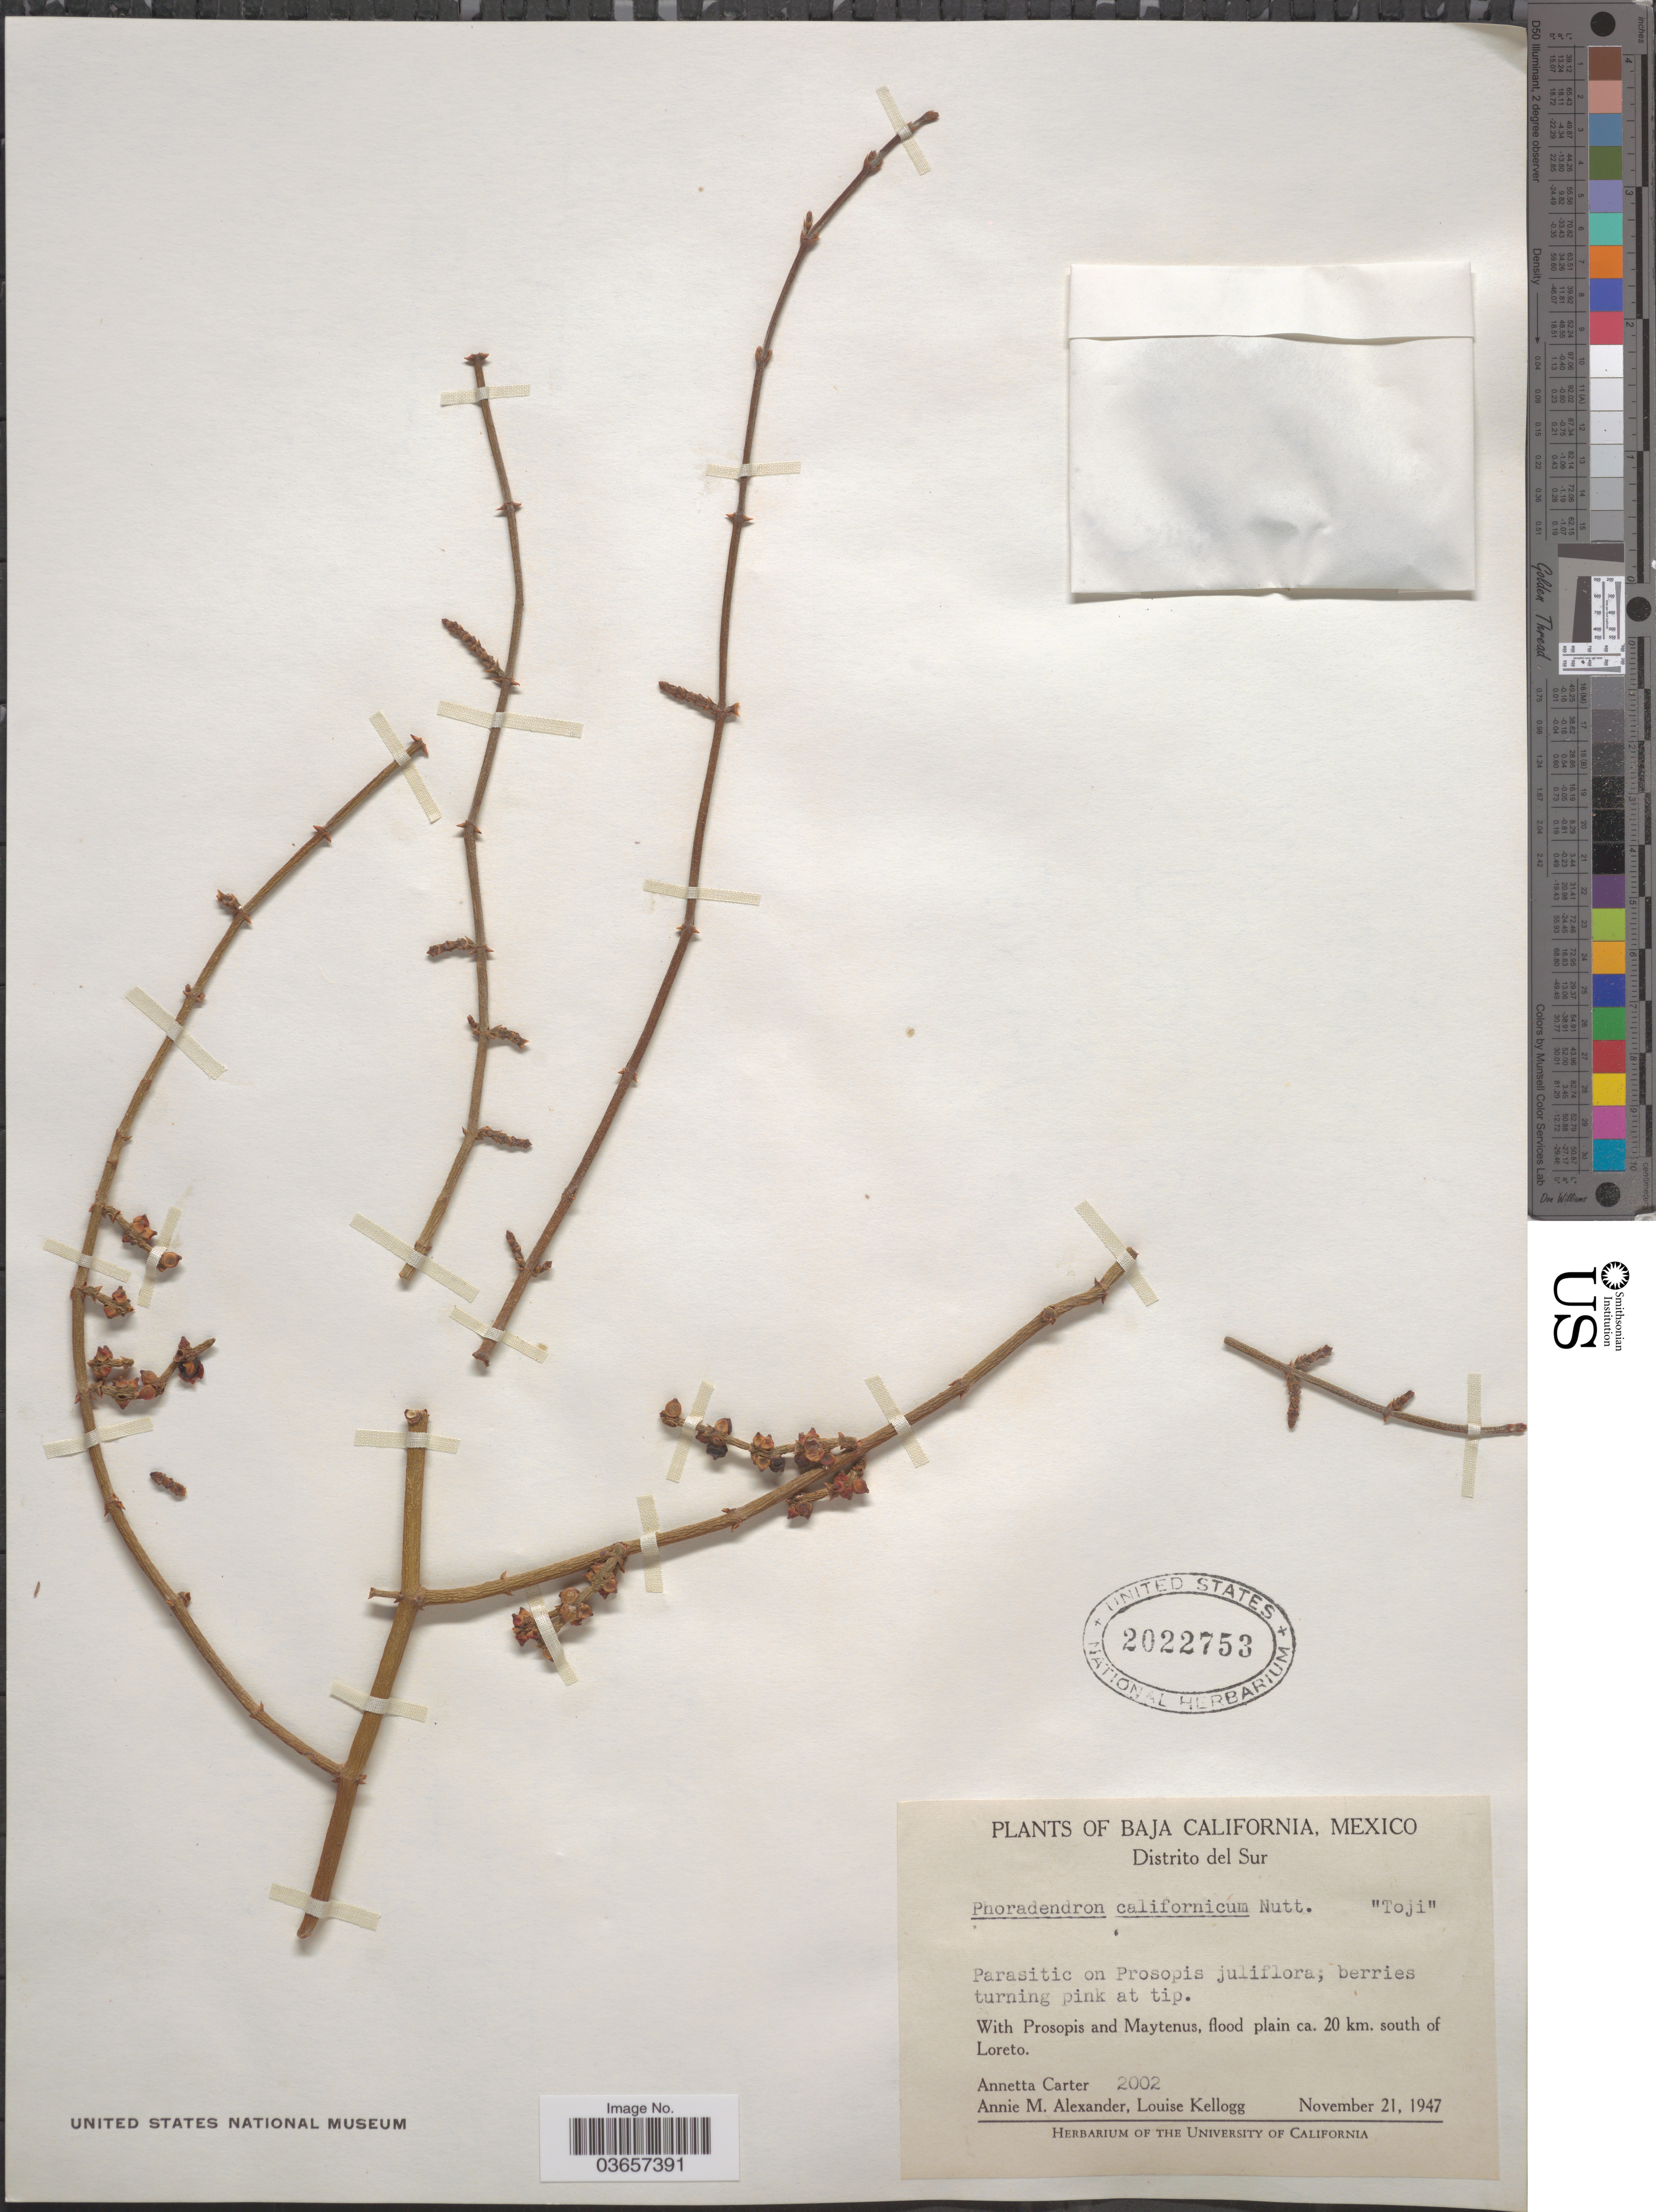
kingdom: Plantae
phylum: Tracheophyta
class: Magnoliopsida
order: Santalales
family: Viscaceae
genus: Phoradendron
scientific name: Phoradendron californicum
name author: Nutt.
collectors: A. Carter, A. M. Alexander & L. Kellogg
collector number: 2002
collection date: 1947-11-21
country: Mexico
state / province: Baja California Sur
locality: Distrito del Sur. Flood plain ca. 20 km. south of Loreto.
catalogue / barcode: US 2022753